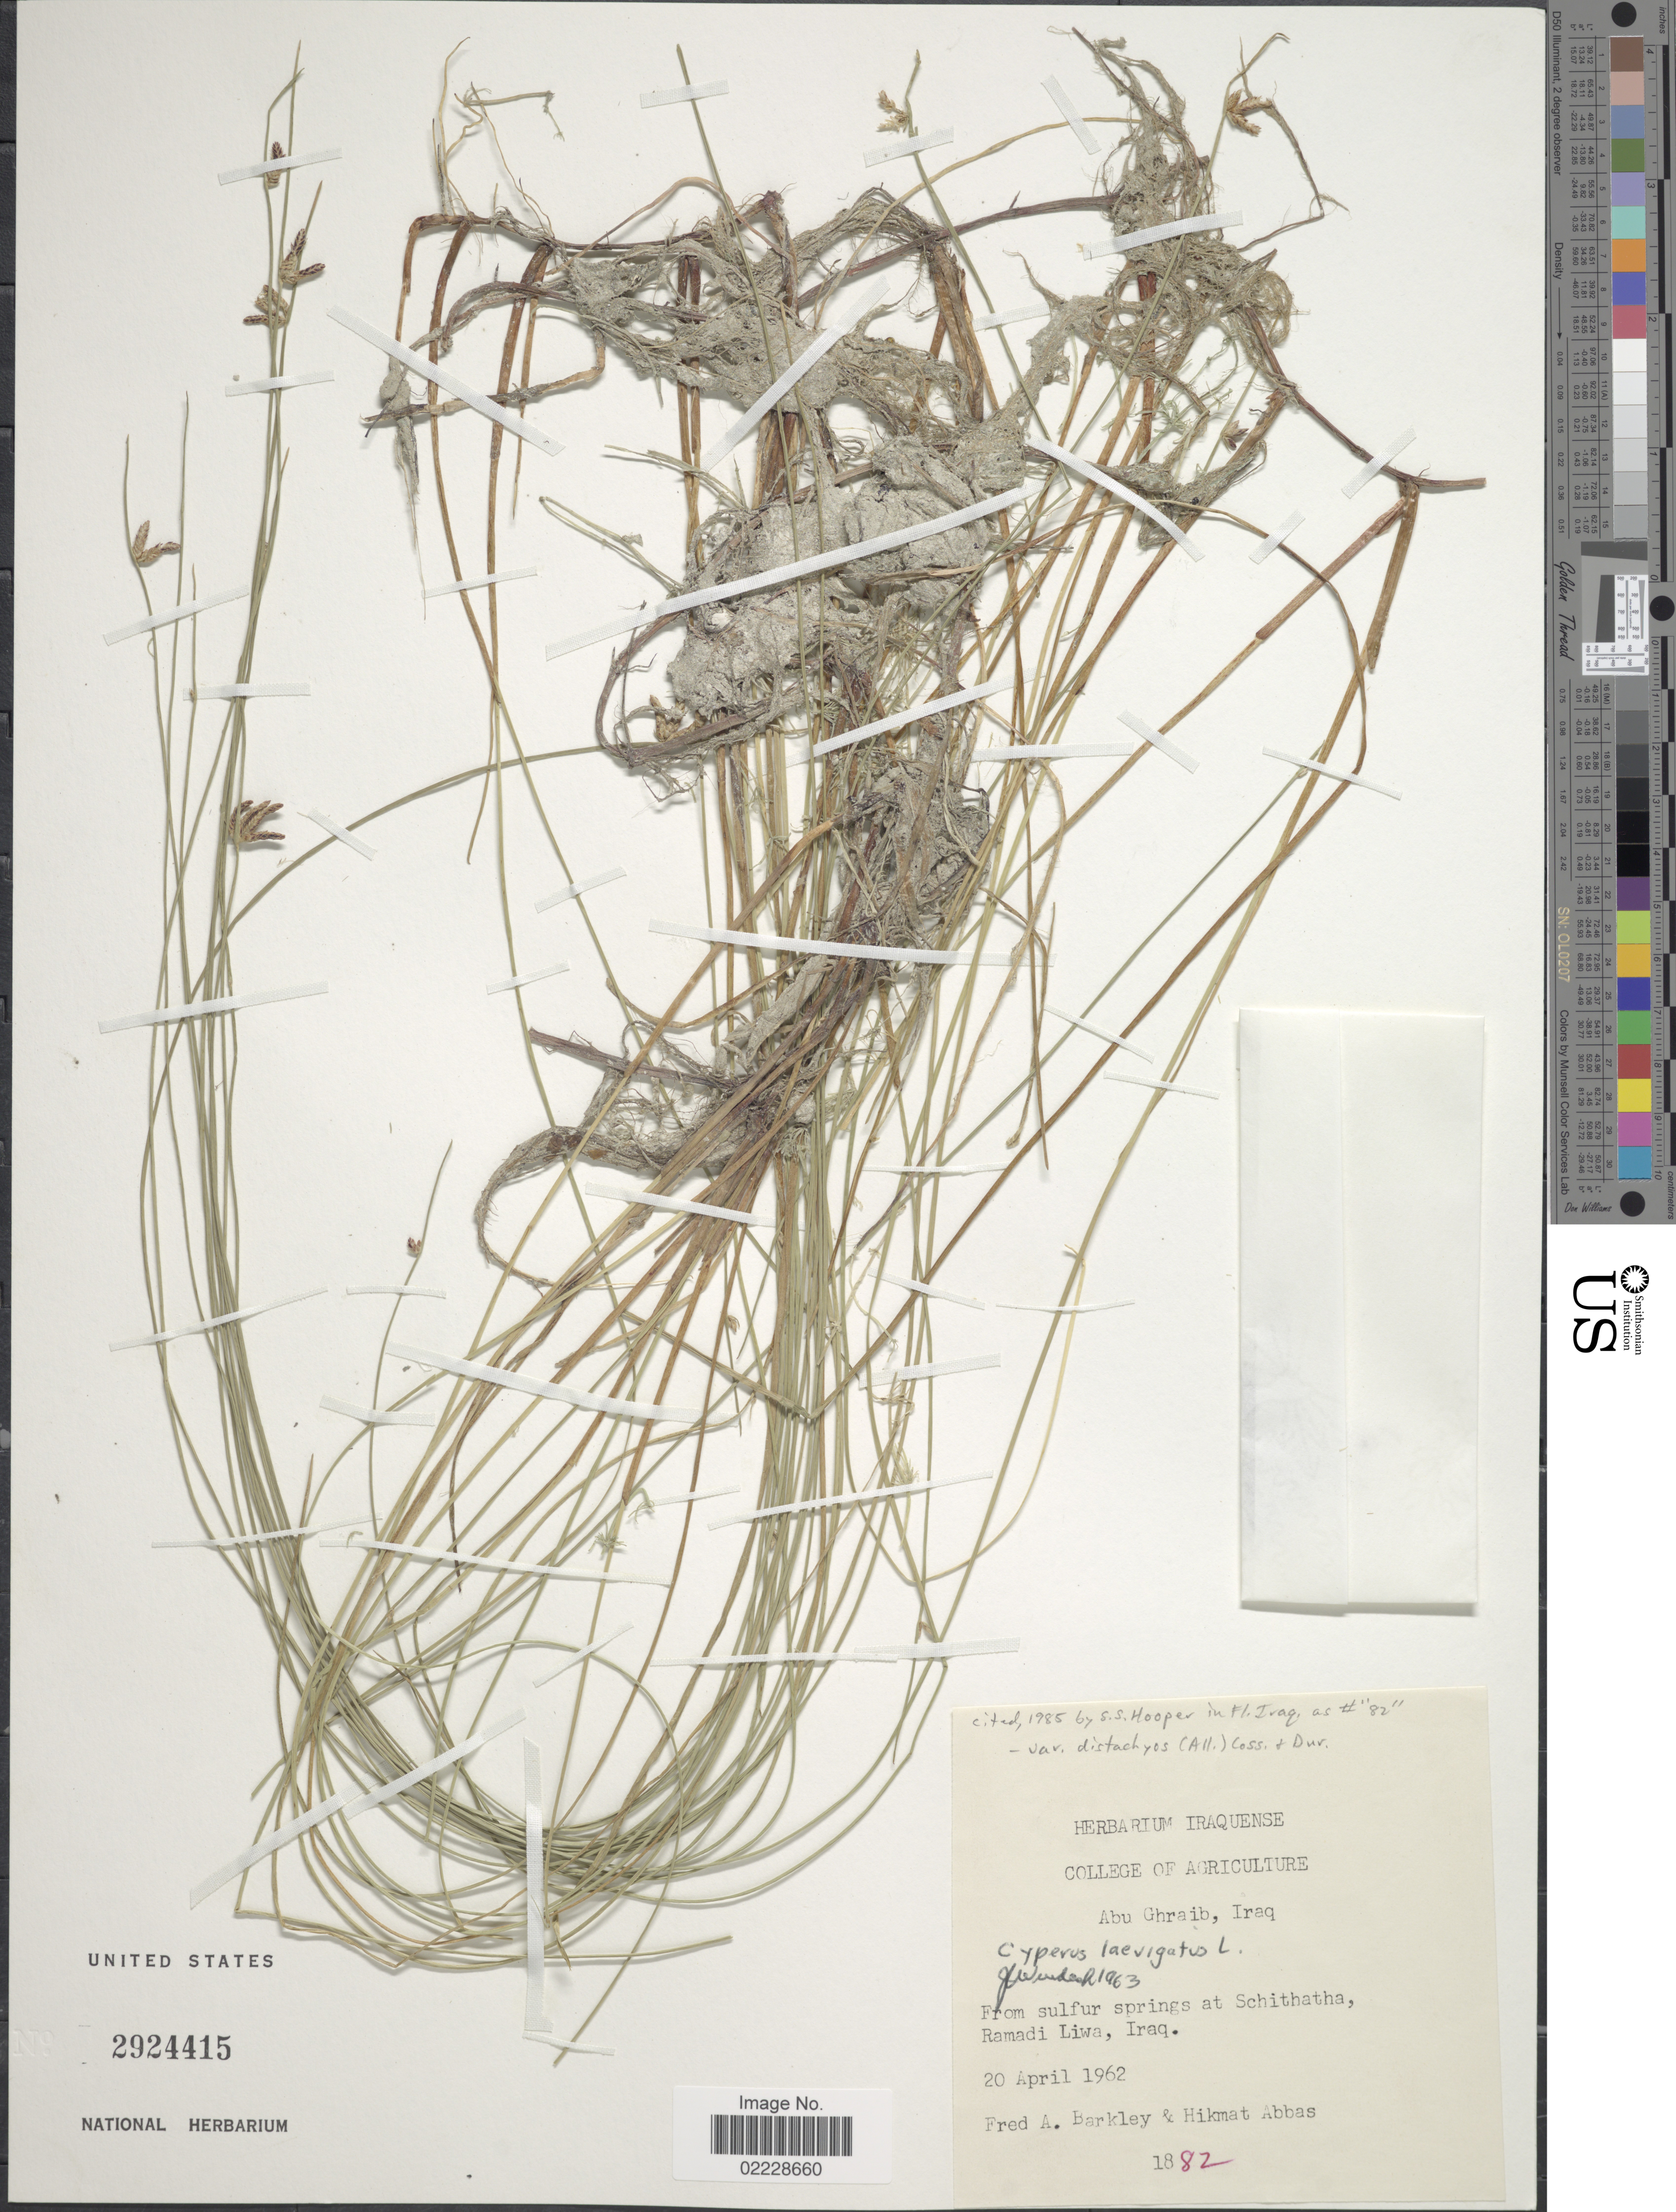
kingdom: Plantae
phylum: Tracheophyta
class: Liliopsida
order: Poales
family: Cyperaceae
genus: Cyperus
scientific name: Cyperus laevigatus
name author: L.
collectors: F. A. Barkley & H. Abbas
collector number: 1882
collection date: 1962-04-20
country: Iraq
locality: Abu Ghraib, From Sulfur springs at Schithatha, Ramadi Liwa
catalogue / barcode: US 2924415